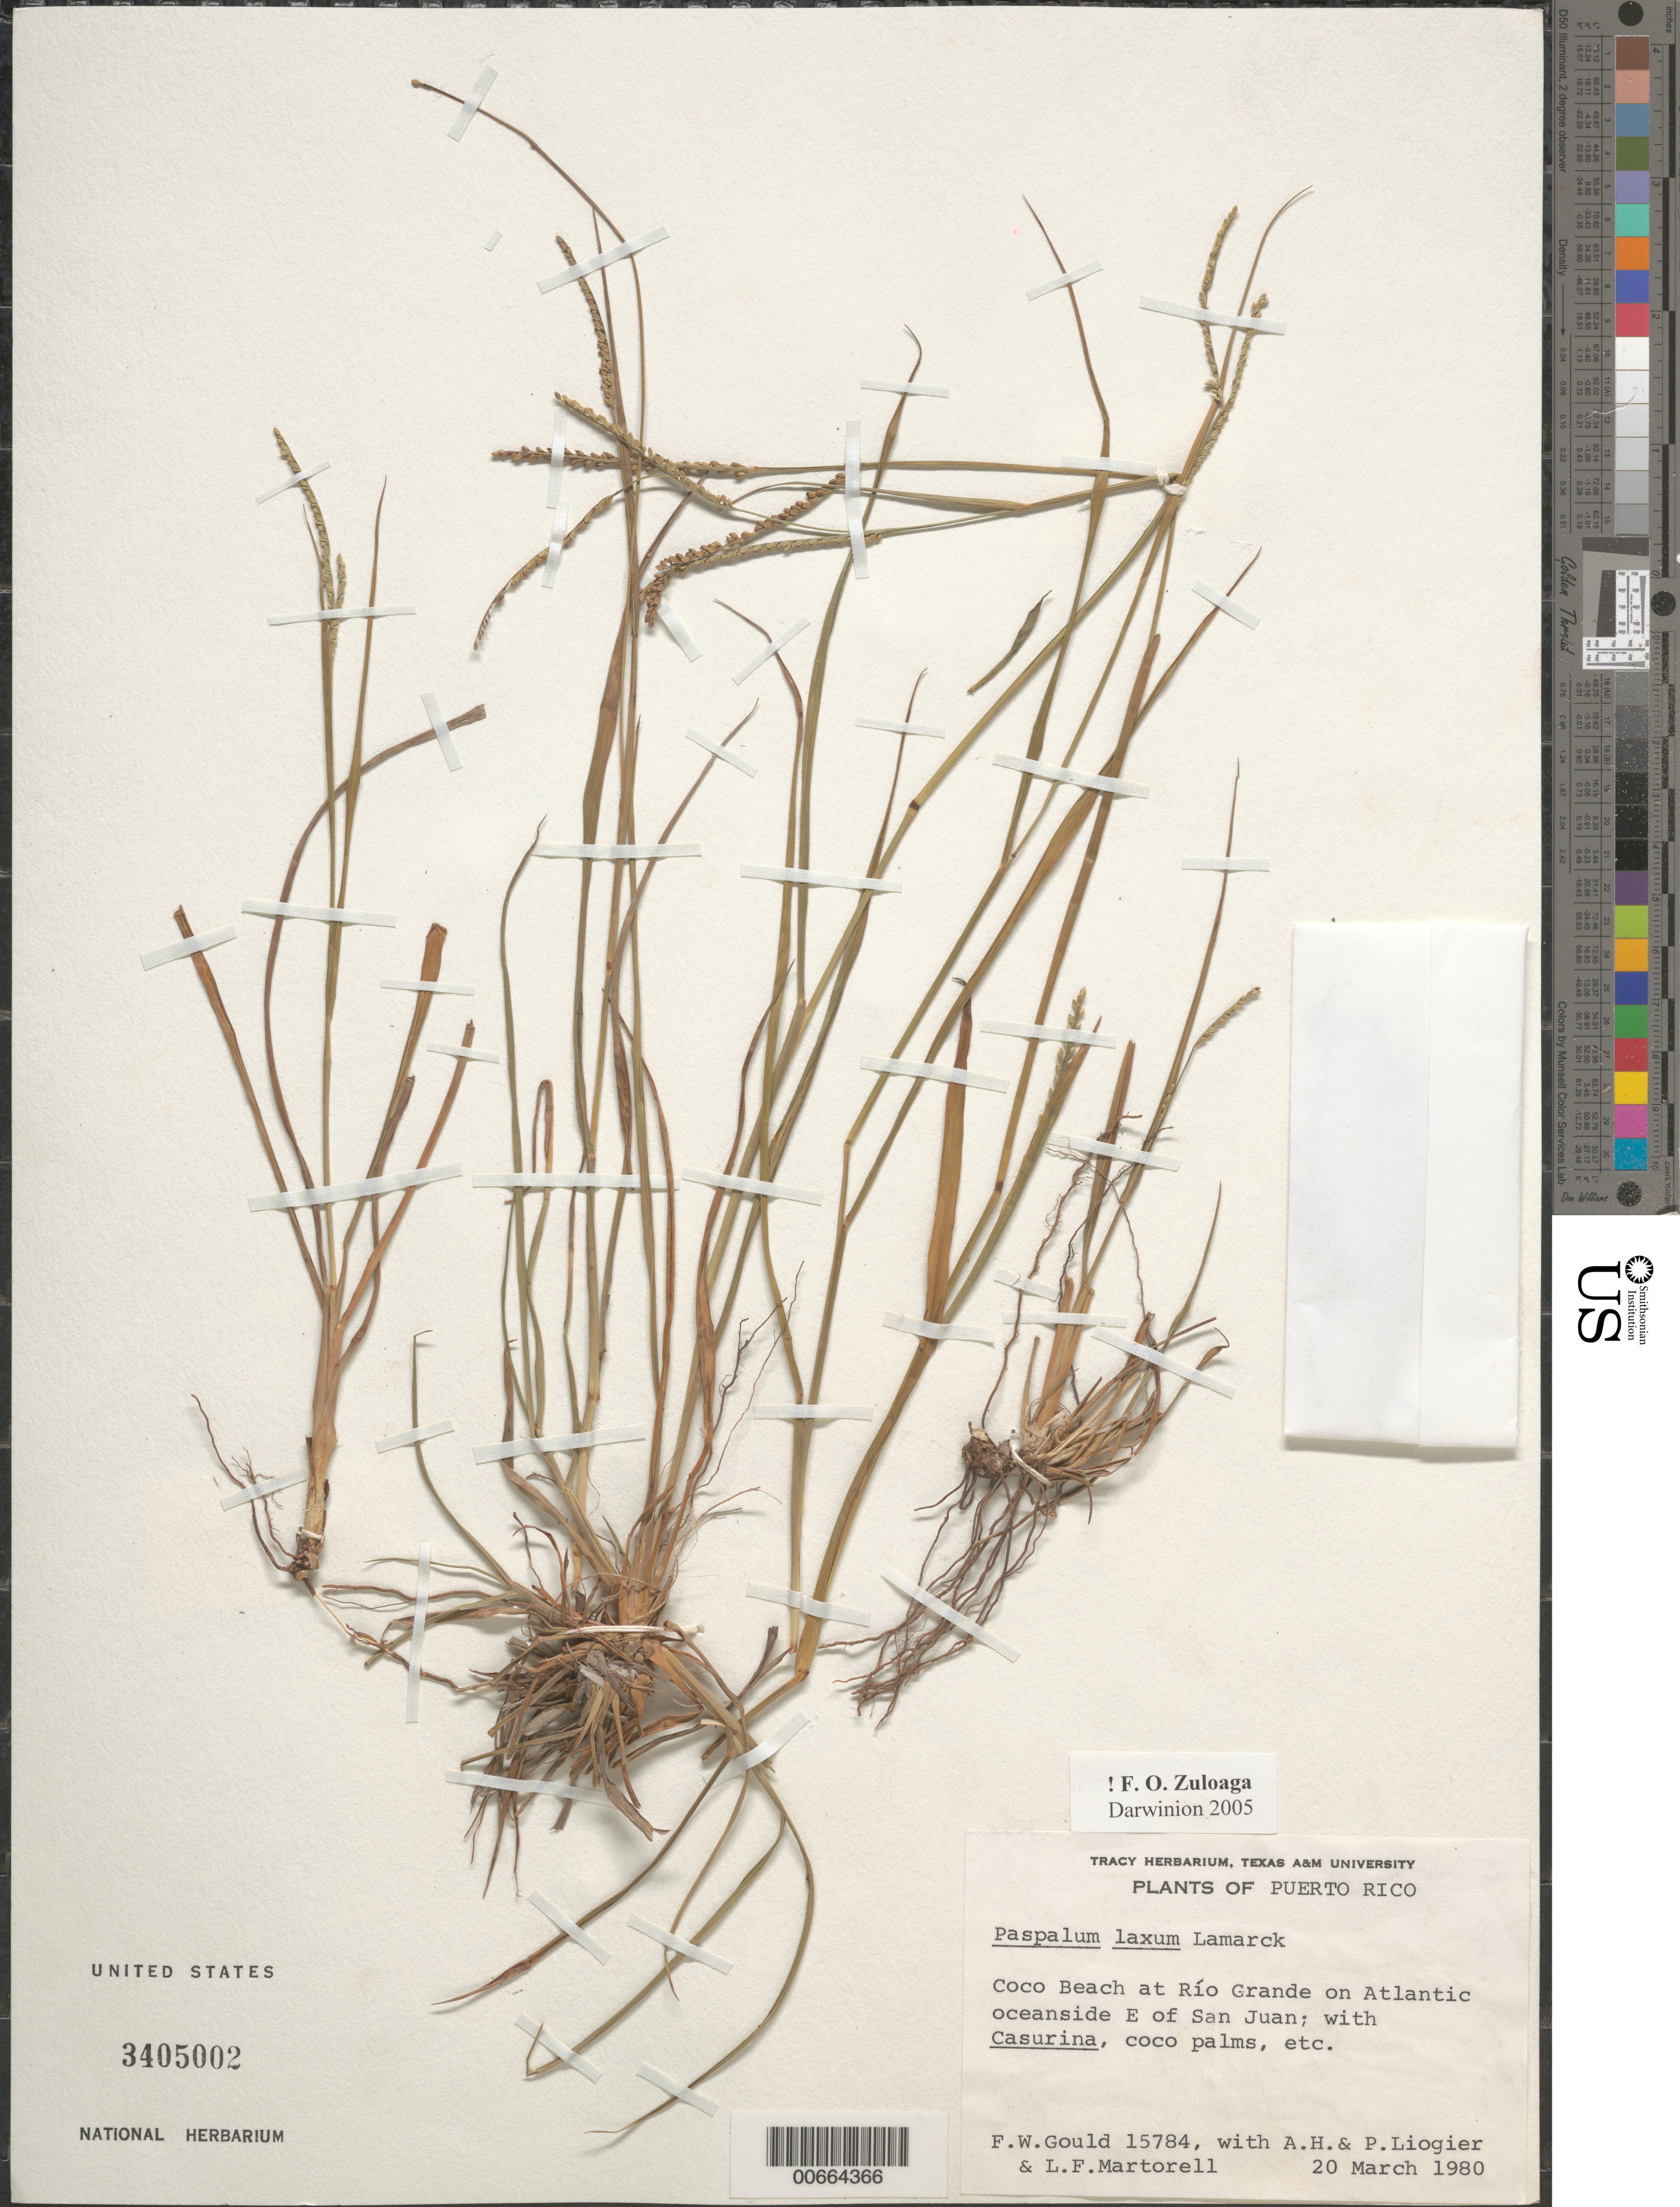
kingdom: Plantae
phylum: Tracheophyta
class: Liliopsida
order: Poales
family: Poaceae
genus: Paspalum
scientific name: Paspalum laxum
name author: Lam.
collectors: F. W. Gould, A. H. Liogier, M. P. Liogier & L. Martorell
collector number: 15784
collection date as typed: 20 Mar 1980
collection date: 1980-03-20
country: Puerto Rico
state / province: Río Grande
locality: Coco Beach at Río Grande on Atlantic oceanside E of San Juan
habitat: W/Casurina, coco palms, etc.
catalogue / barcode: US 3405002